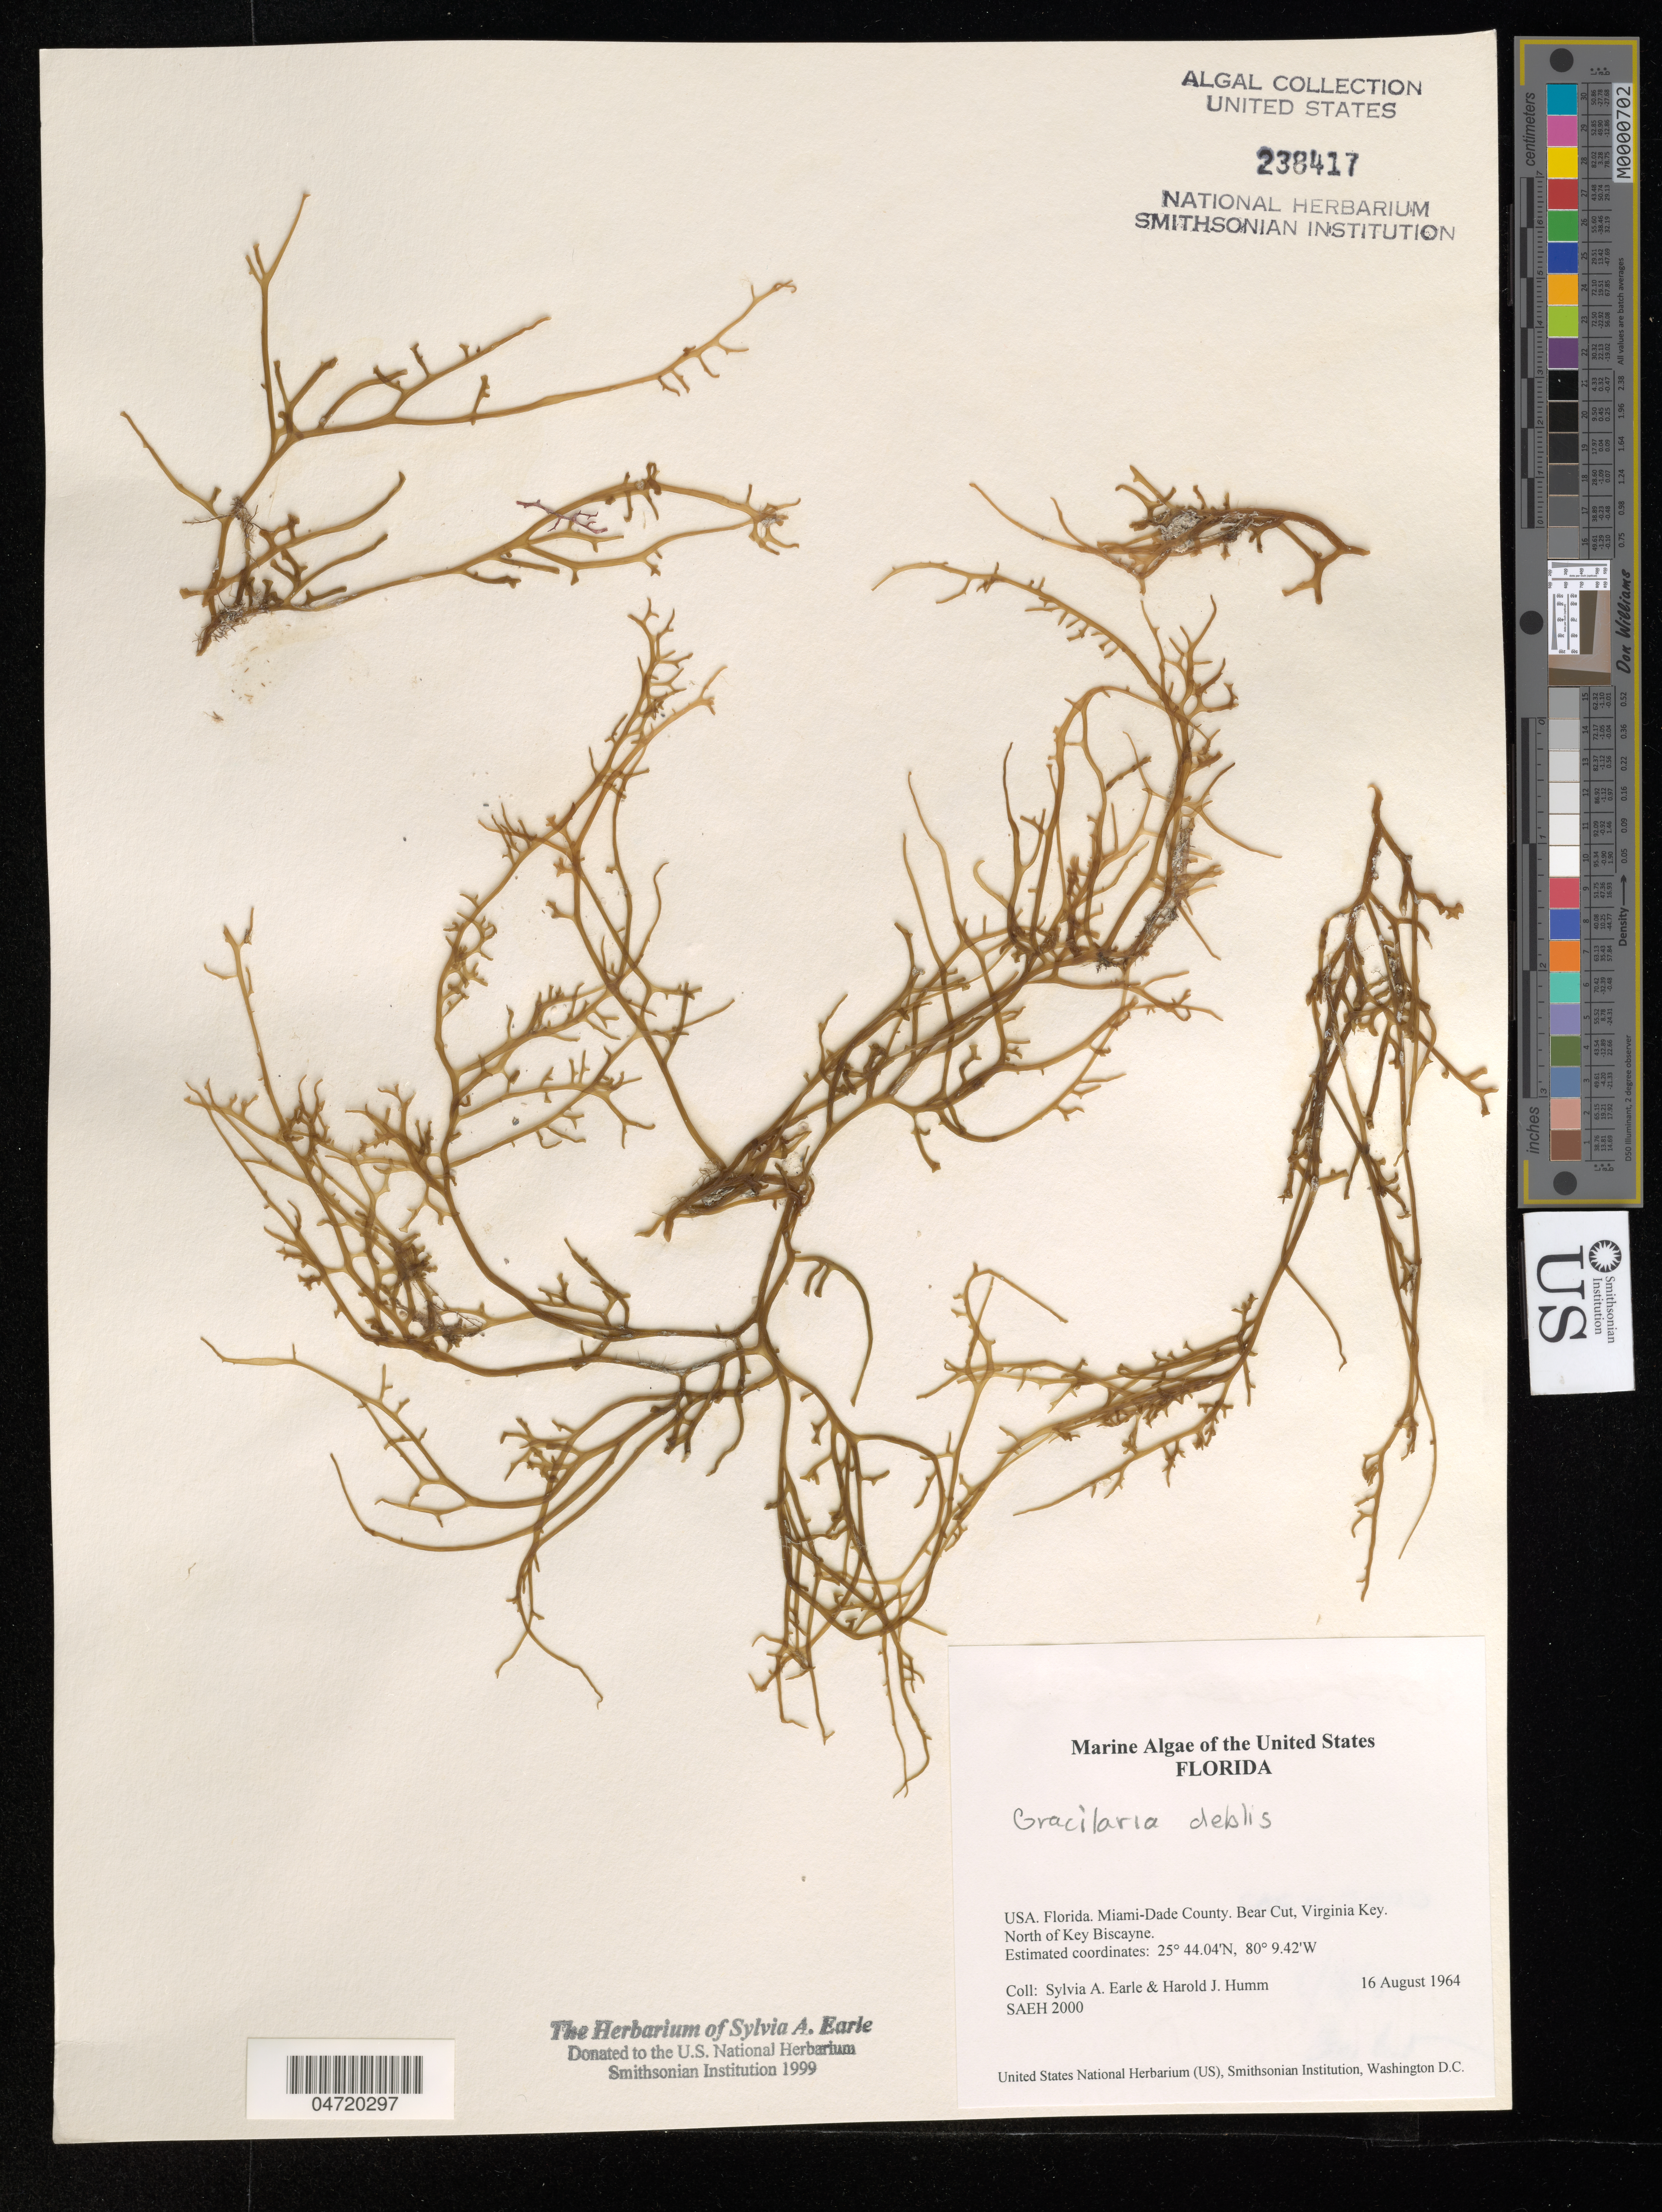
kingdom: Plantae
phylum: Rhodophyta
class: Florideophyceae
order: Gracilariales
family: Gracilariaceae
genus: Gracilaria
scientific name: Gracilaria debilis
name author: (Forssk.) Børgesen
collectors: S. A. Earle & H. J. Humm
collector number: SAEH2000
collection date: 1964-08-16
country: United States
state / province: Florida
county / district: Miami-Dade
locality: Miami-Dade County. Bear Cut, Virginia Key. North of Key Biscayne.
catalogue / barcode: US 238417